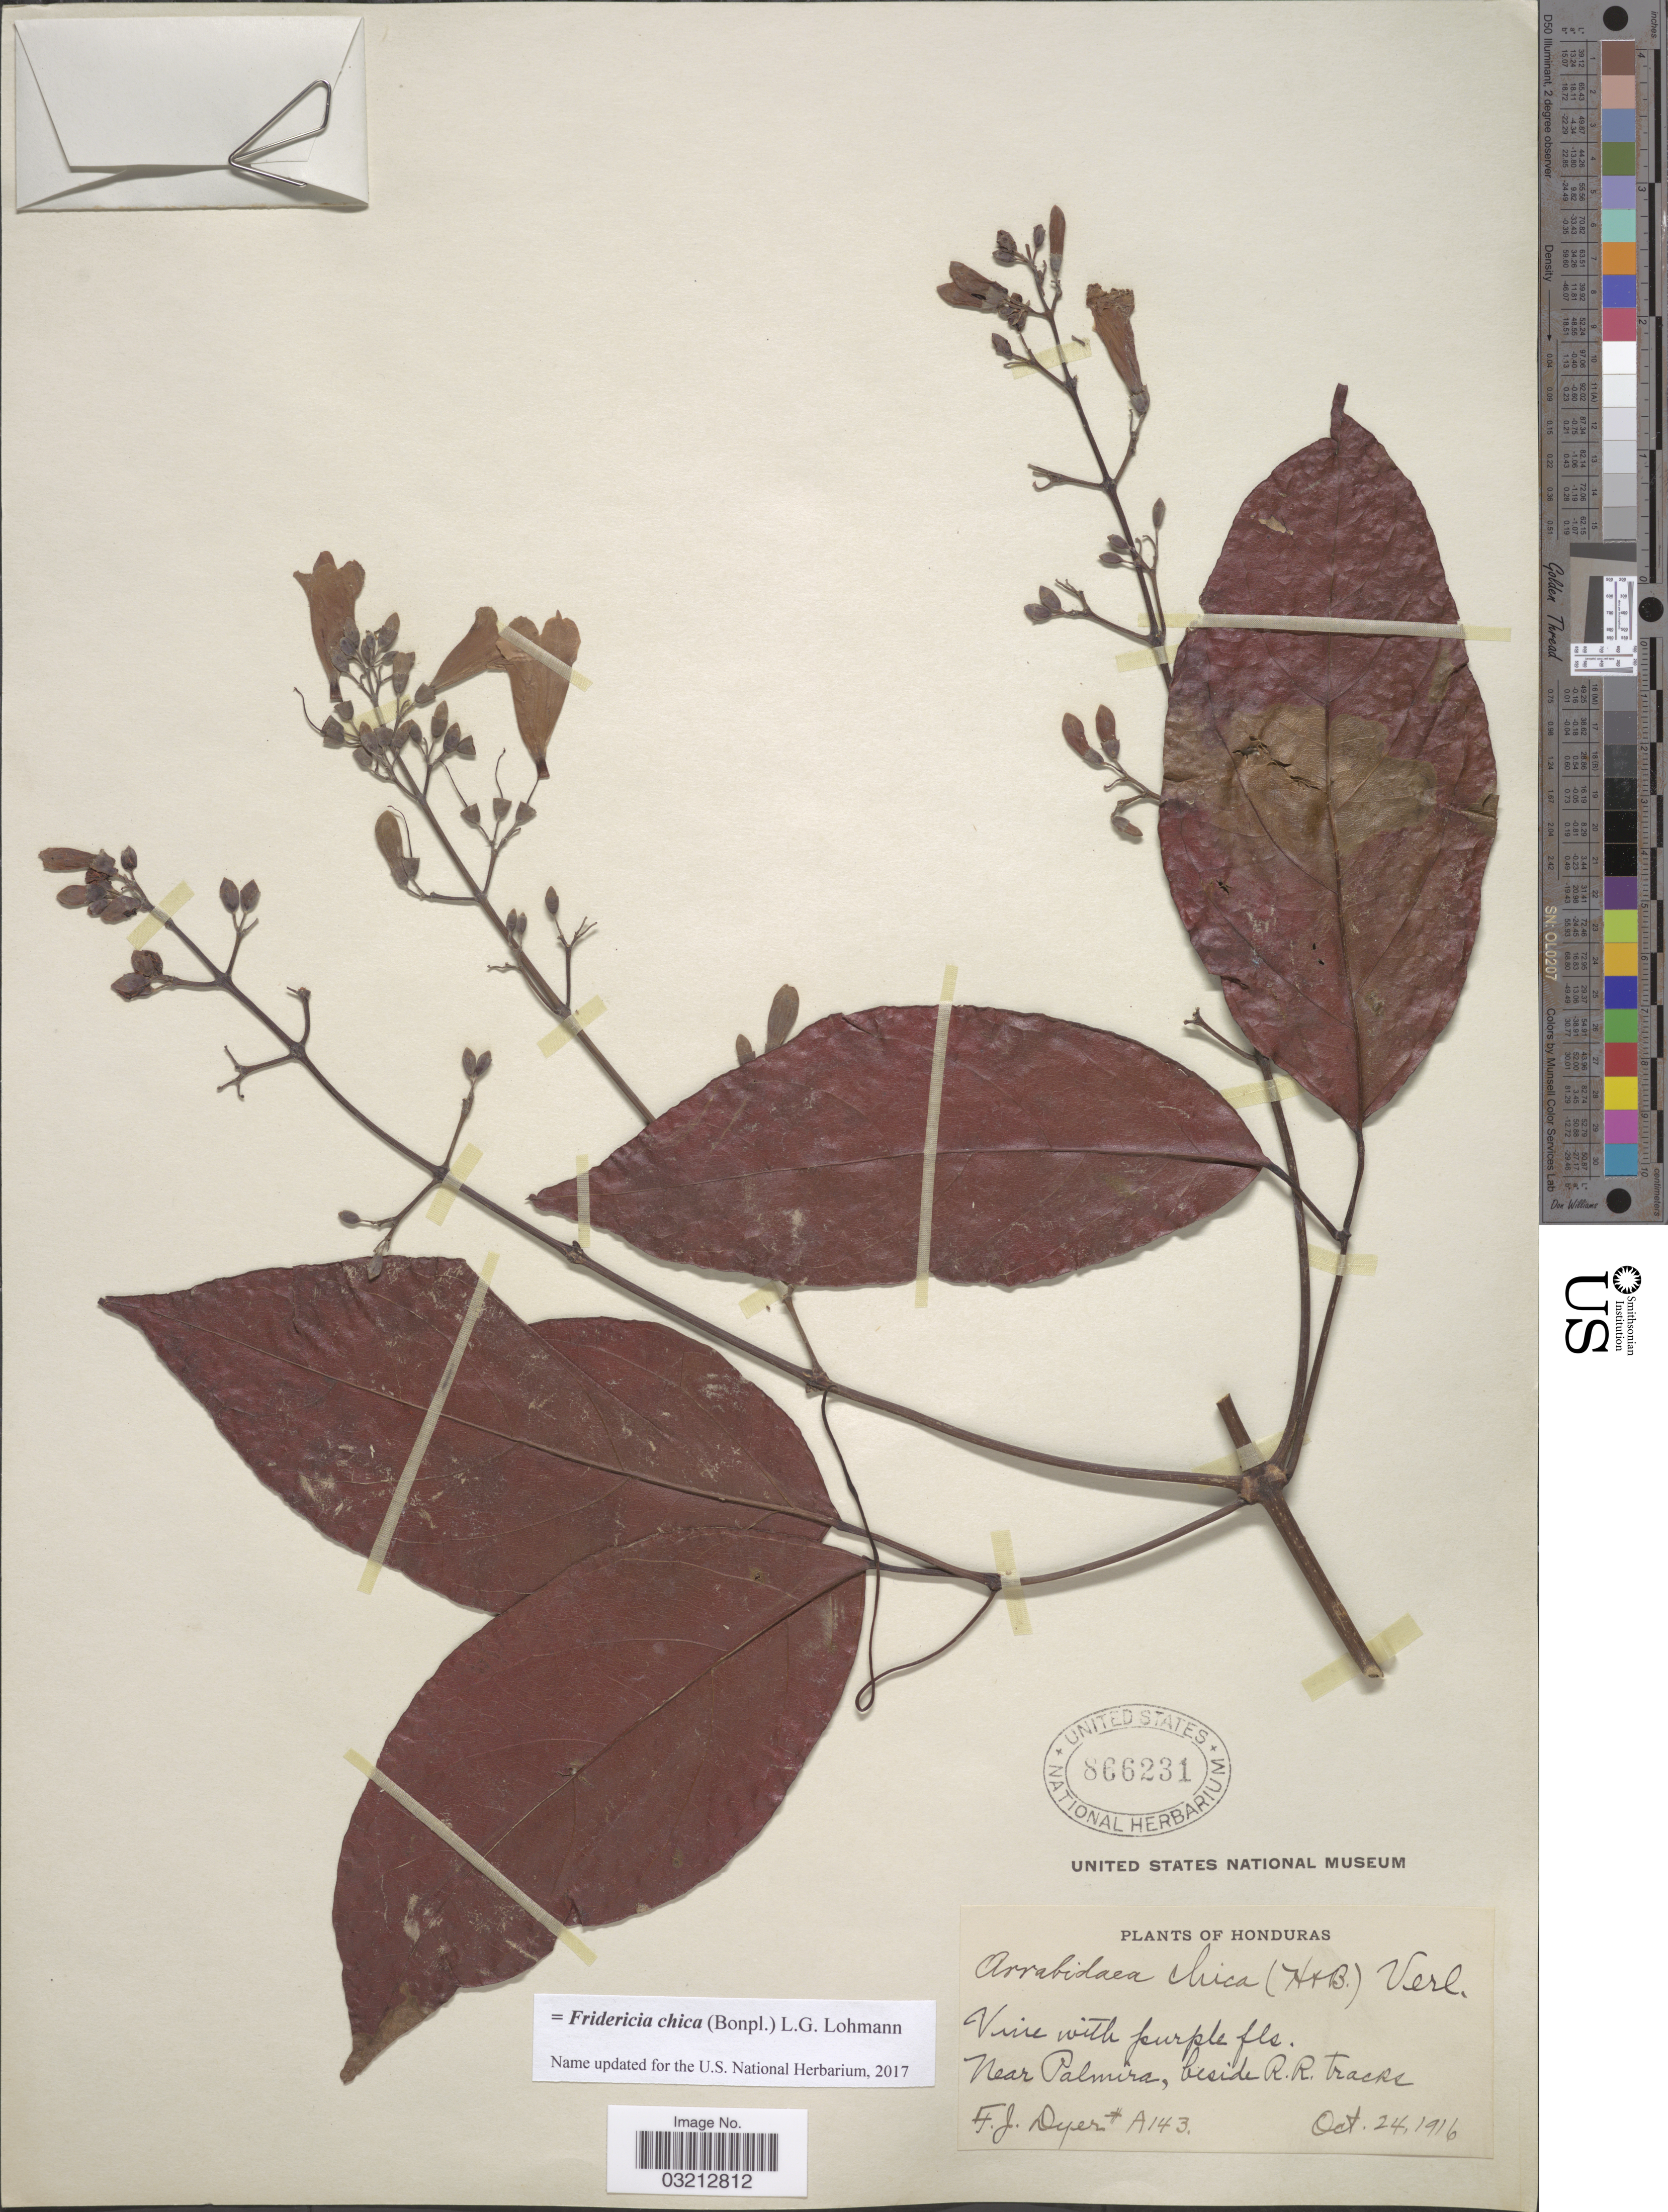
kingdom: Plantae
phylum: Tracheophyta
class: Magnoliopsida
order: Lamiales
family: Bignoniaceae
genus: Fridericia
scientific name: Fridericia chica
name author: (Bonpl.) L.G. Lohmann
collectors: F. J. Dyer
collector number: A143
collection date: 1916-10-24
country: Honduras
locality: Near Palmira, beside R. R. tracks.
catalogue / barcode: US 866231